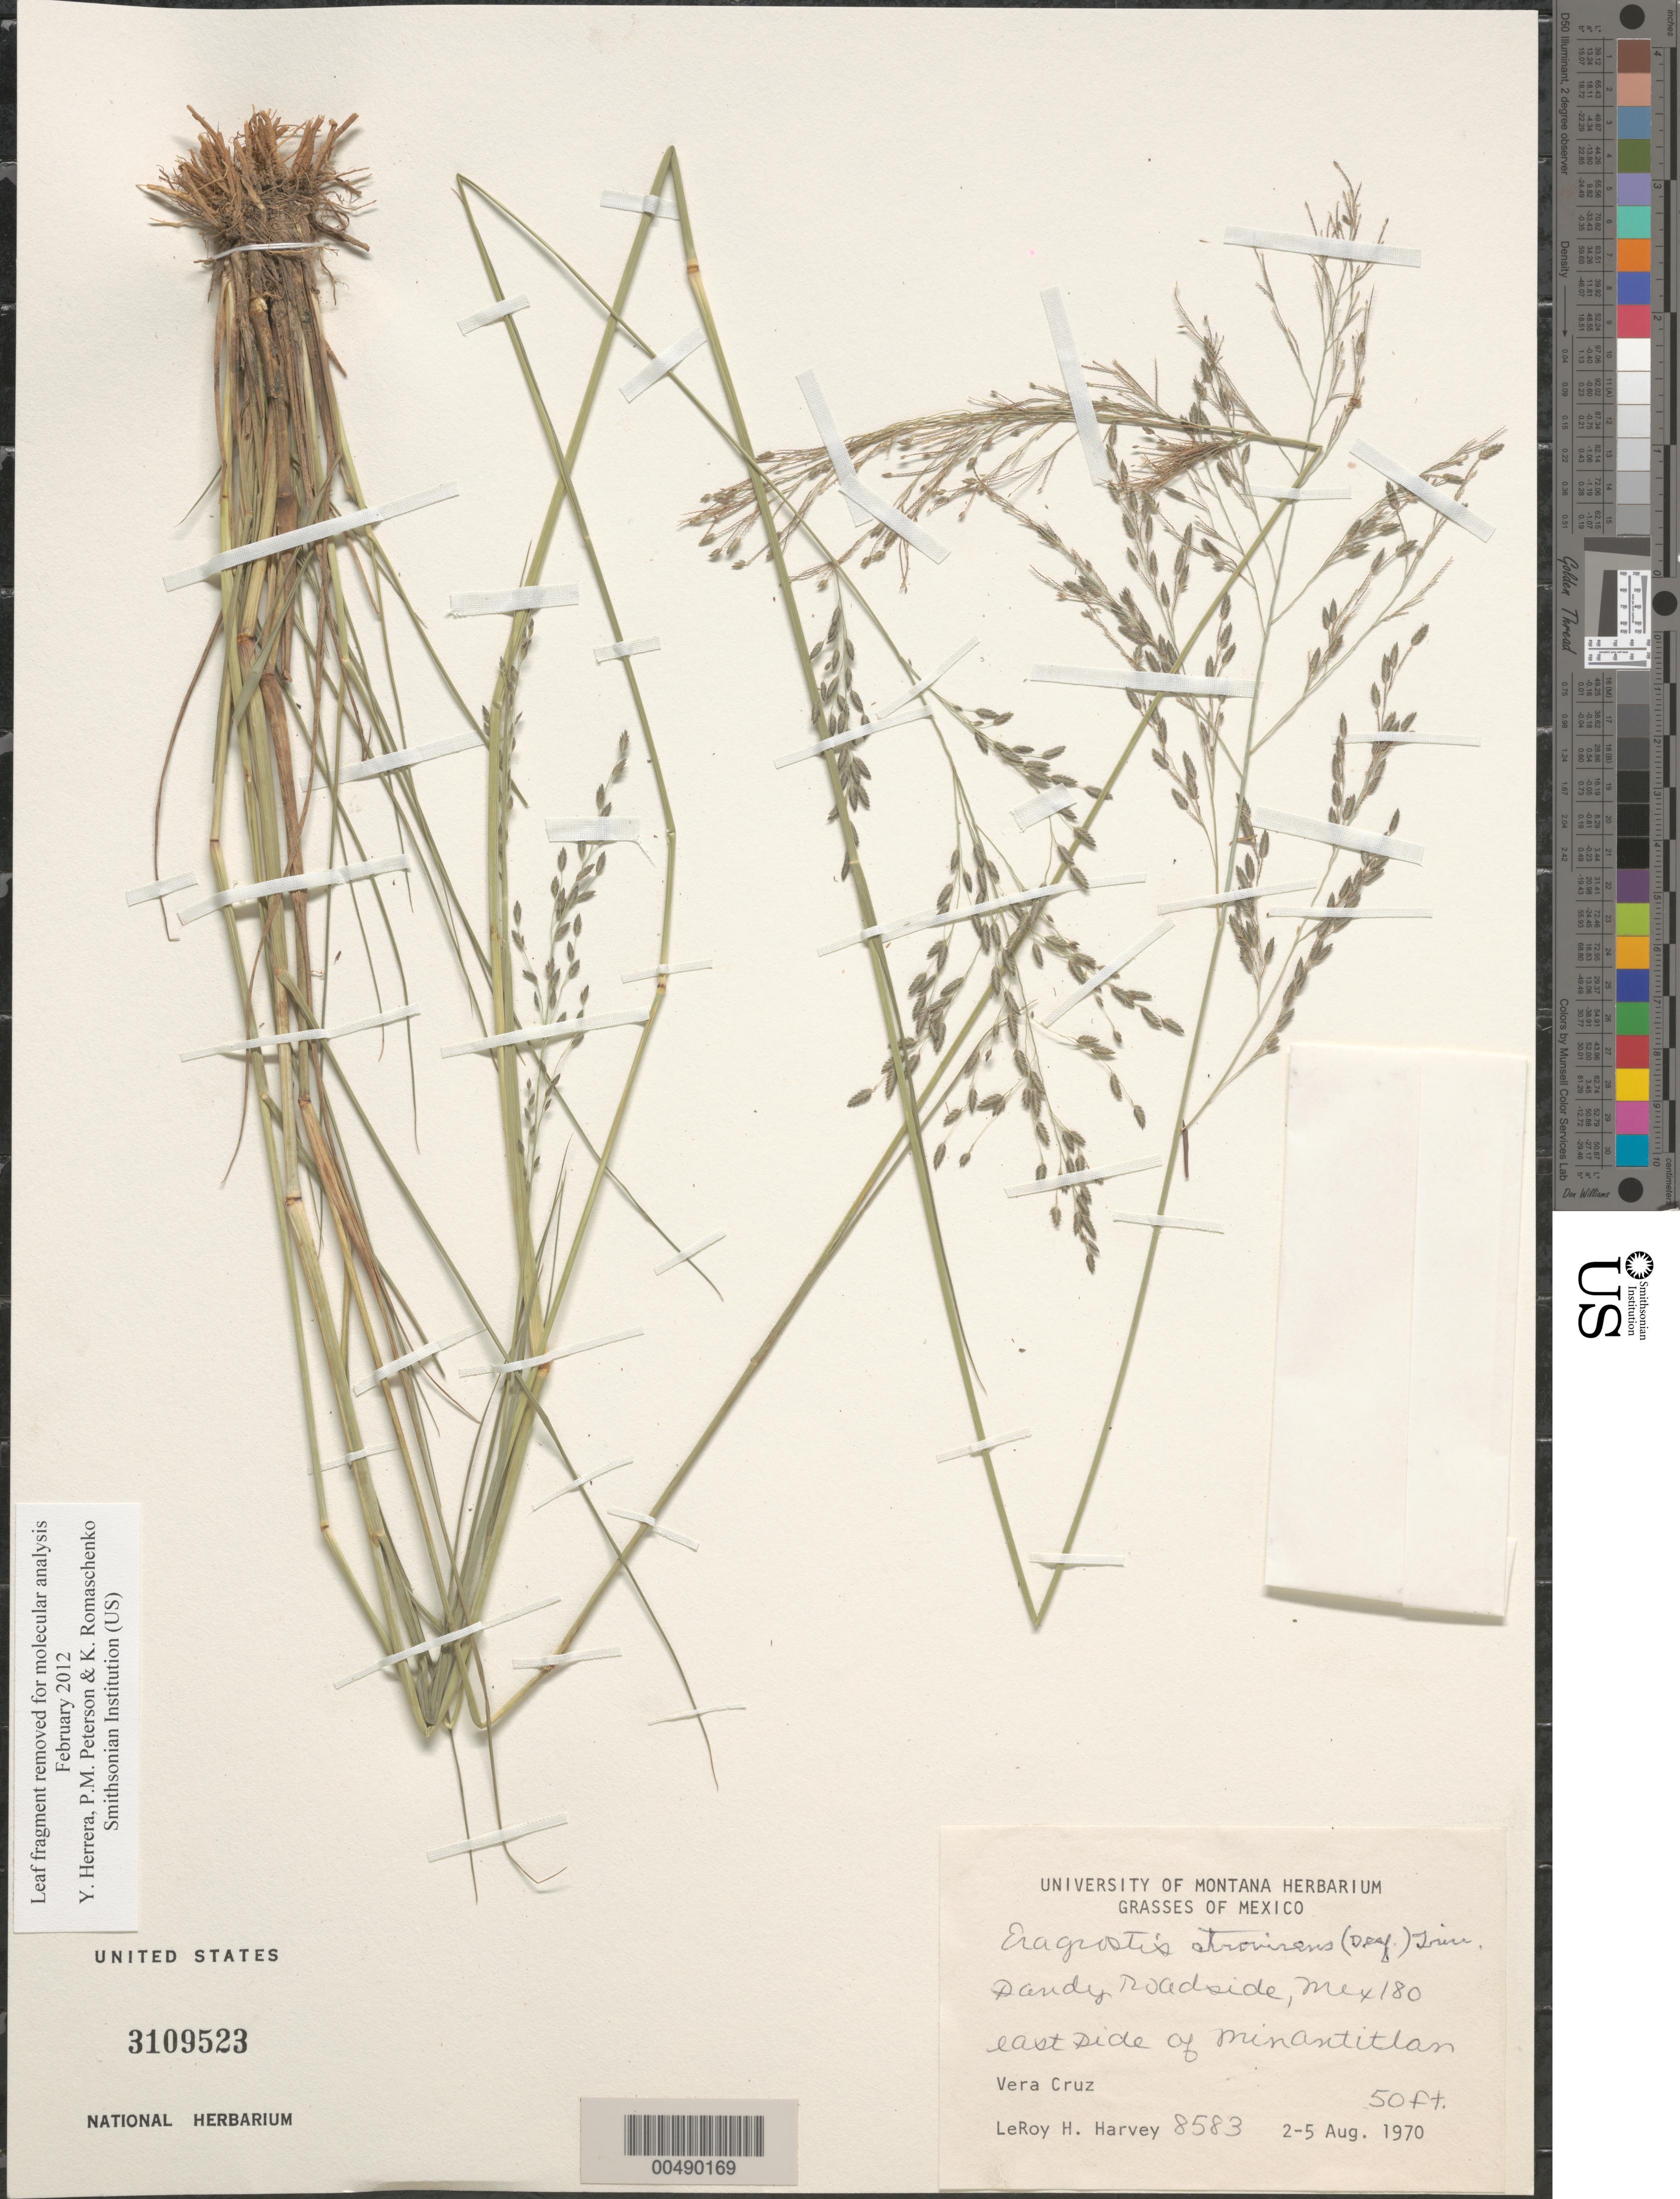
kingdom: Plantae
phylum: Tracheophyta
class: Liliopsida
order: Poales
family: Poaceae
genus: Eragrostis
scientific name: Eragrostis atrovirens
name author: (Desf.) Trin. ex Steud.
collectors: L. H. Harvey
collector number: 8583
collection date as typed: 2 Aug 1970 to 5 Aug 1970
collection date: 1970-08-02/1970-08-05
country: Mexico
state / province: Veracruz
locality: E side of Minantitlan, Mex 180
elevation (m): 15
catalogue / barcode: US 3109523